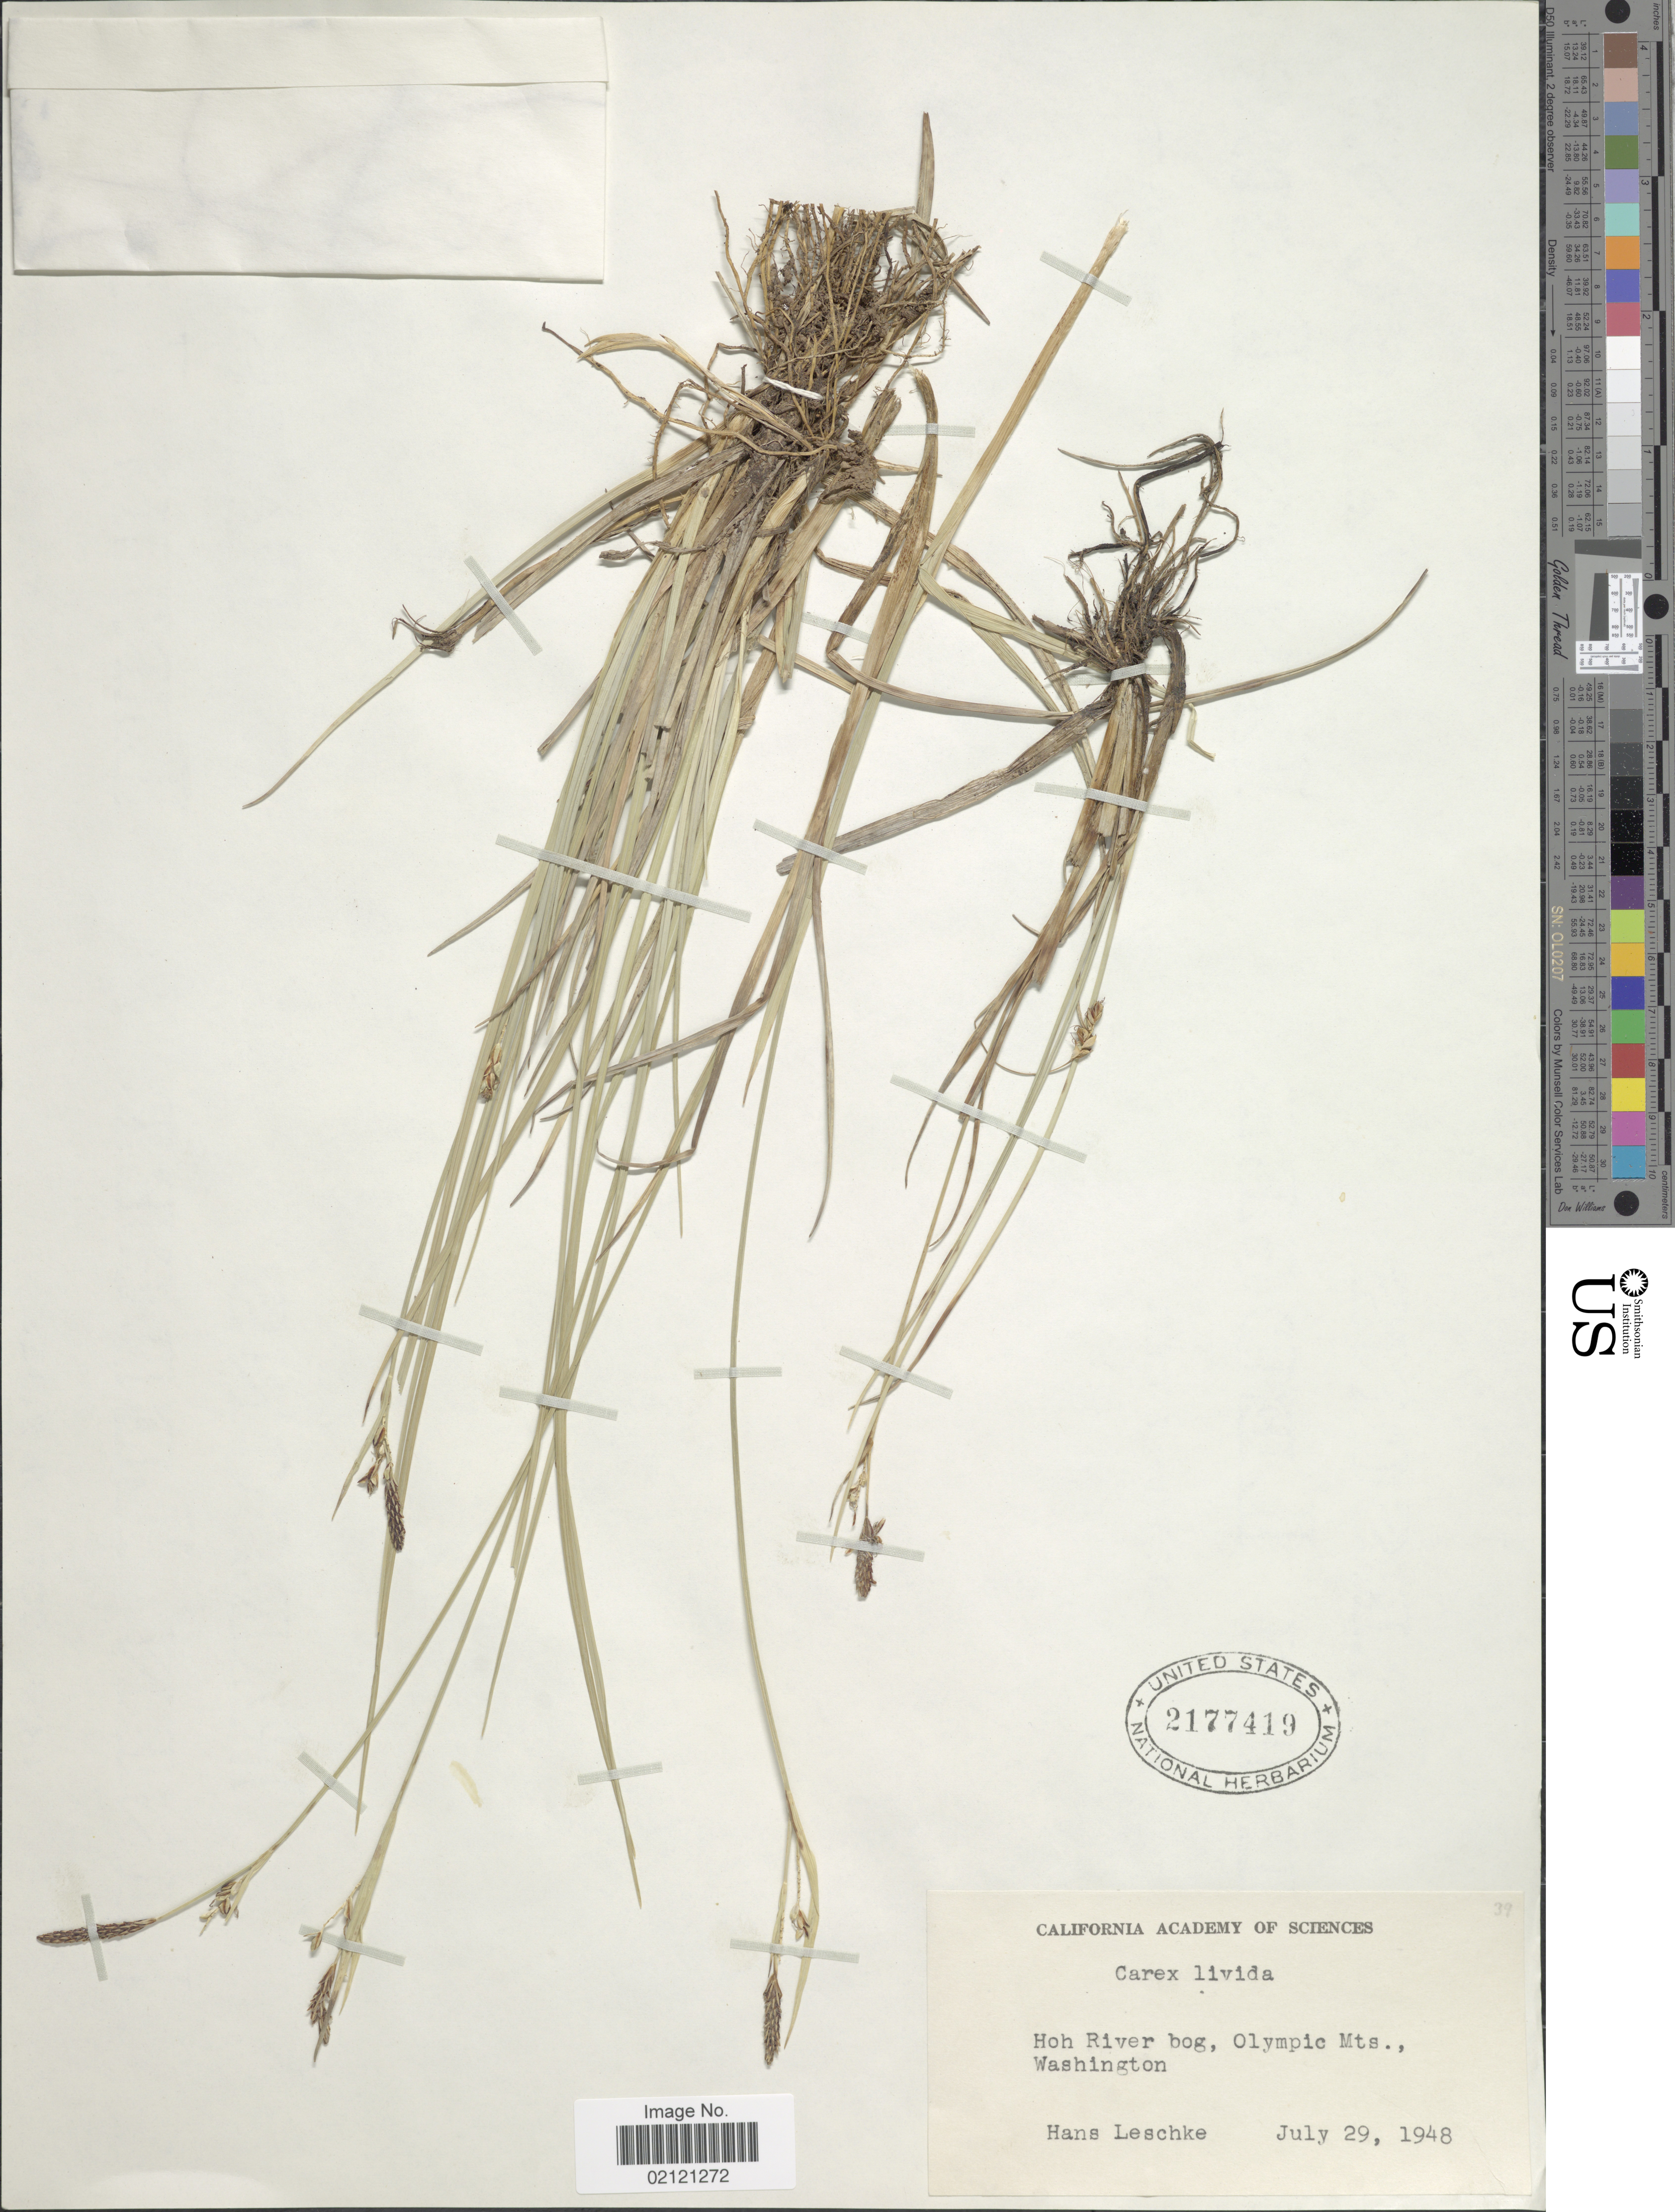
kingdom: Plantae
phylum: Tracheophyta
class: Liliopsida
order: Poales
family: Cyperaceae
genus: Carex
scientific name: Carex livida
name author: (Wahlenb.) Willd.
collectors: H. Leschke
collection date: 1948-07-29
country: United States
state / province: Washington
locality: Hoh River bog, Olympic Mts.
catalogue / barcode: US 2177419